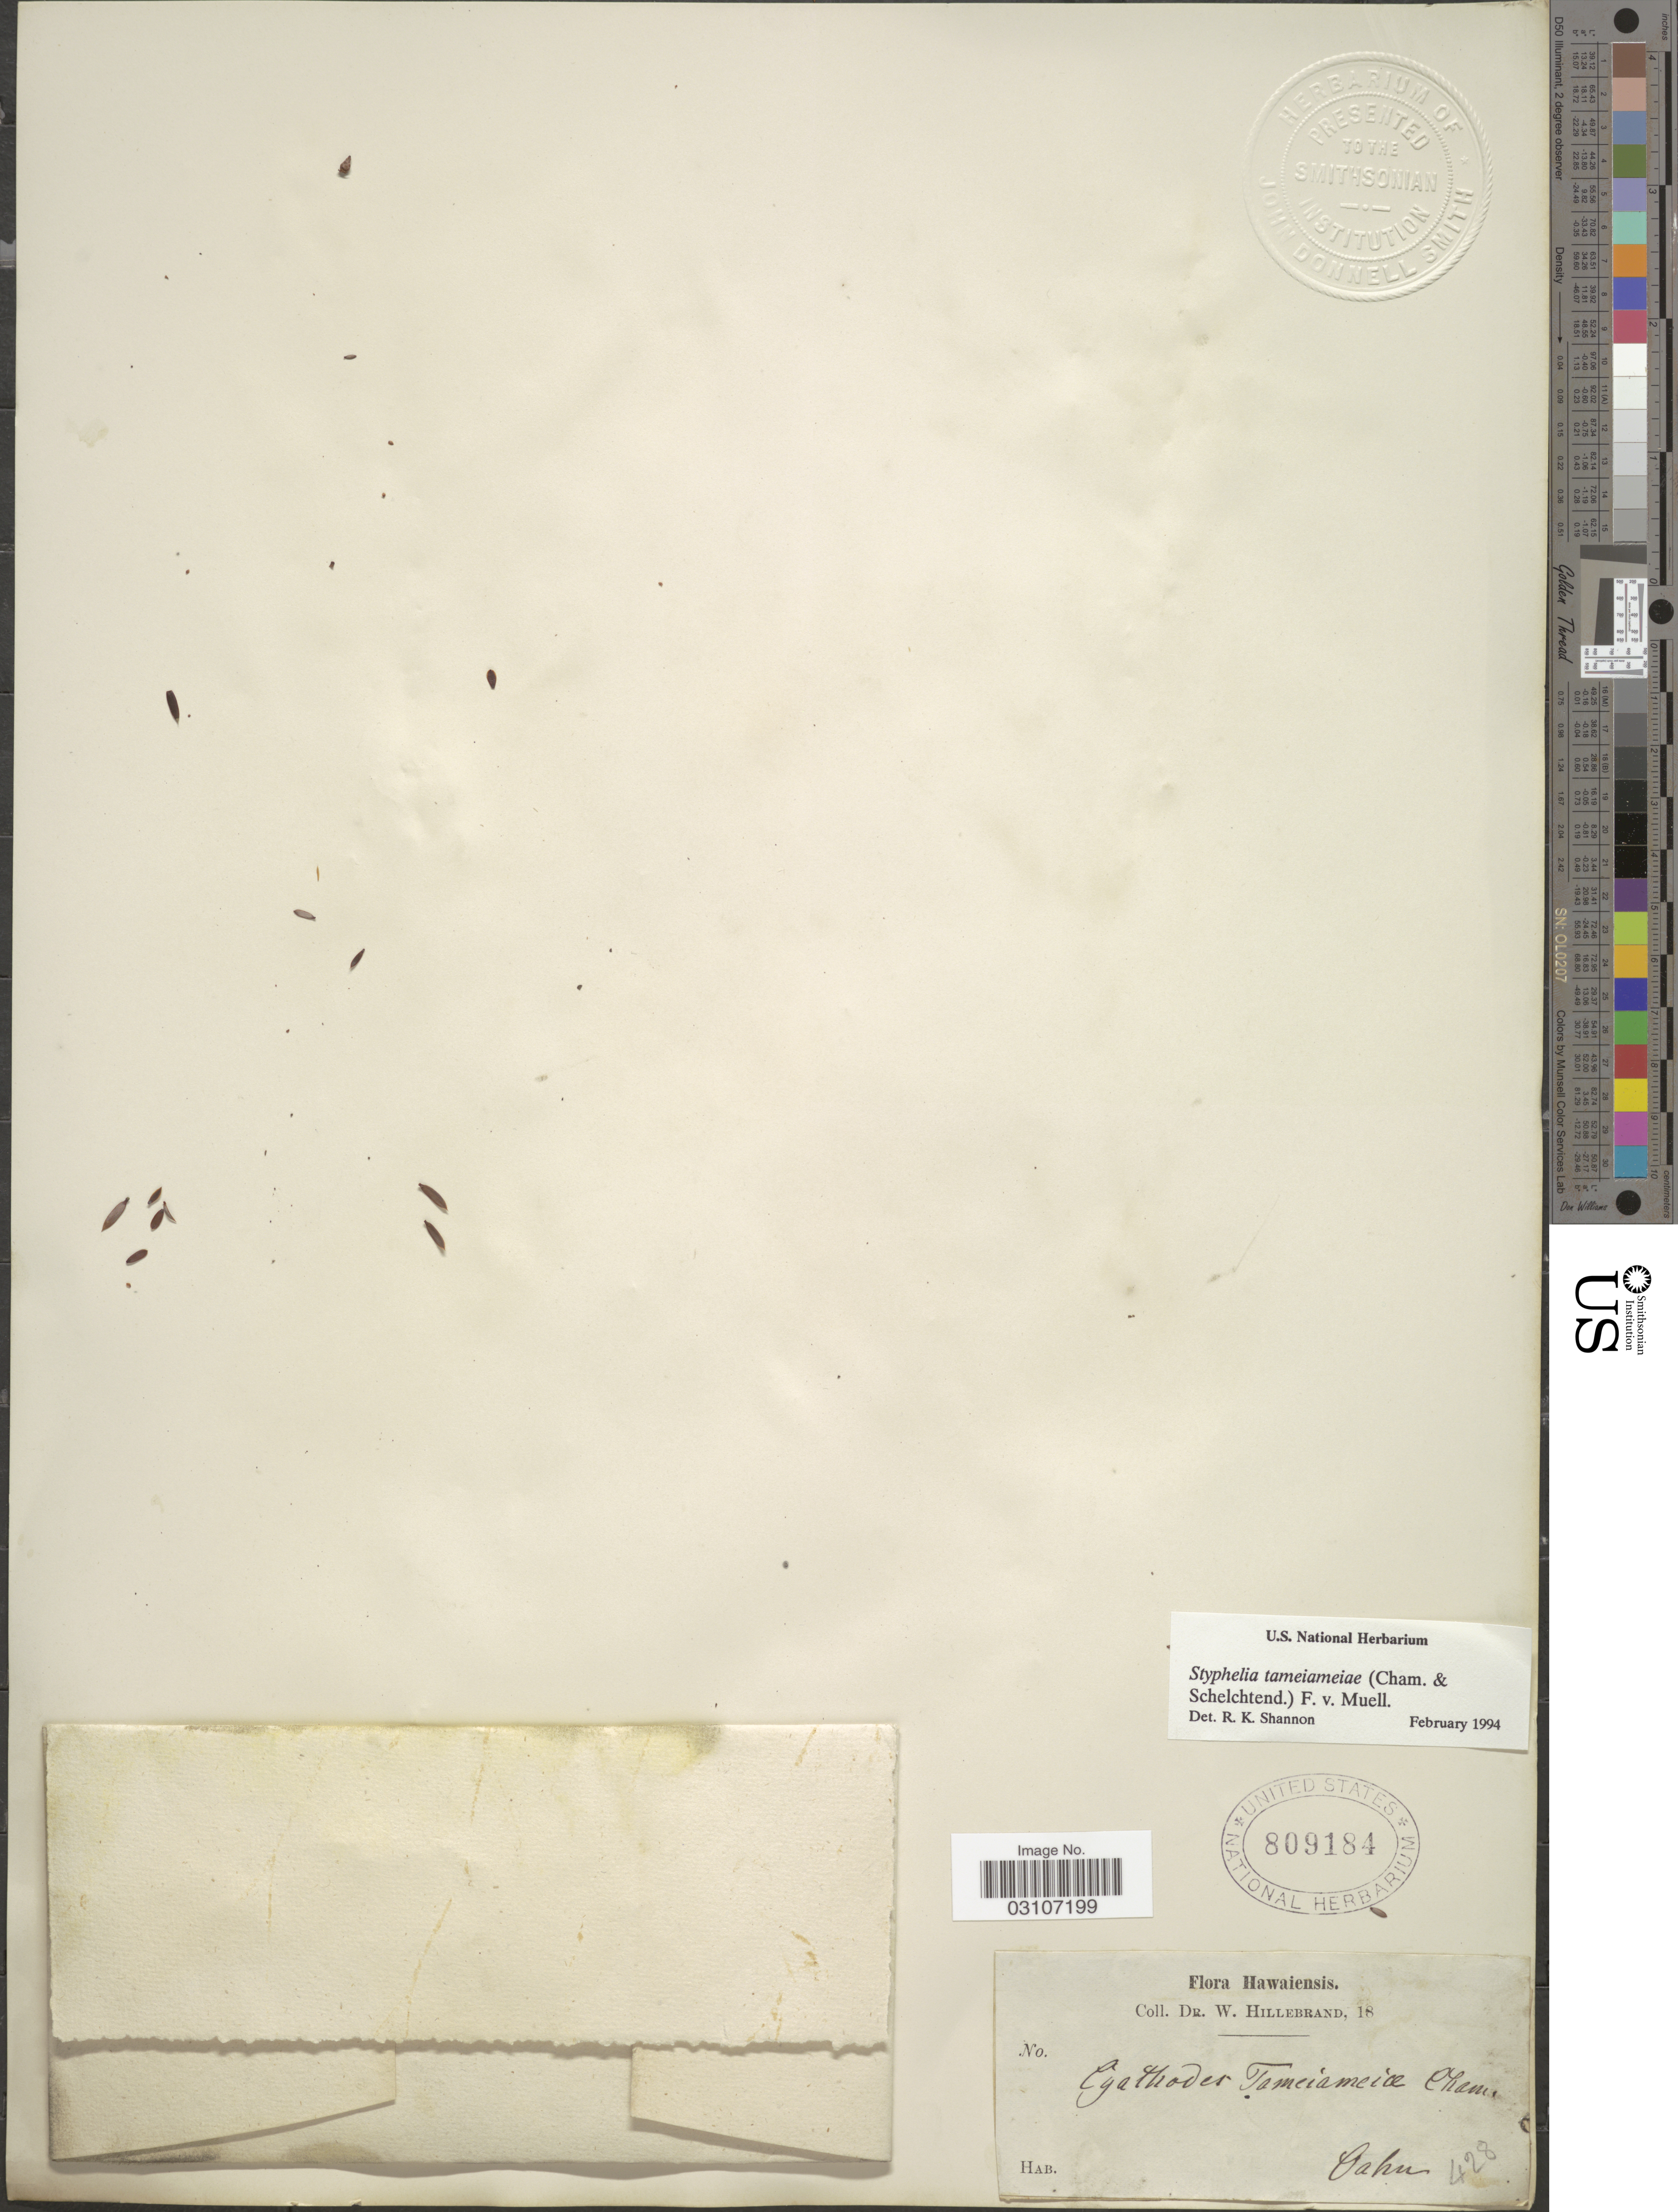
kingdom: Plantae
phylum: Tracheophyta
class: Magnoliopsida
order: Ericales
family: Ericaceae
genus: Leptecophylla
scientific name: Leptecophylla tameiameiae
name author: (Cham. & Schltdl.) C.M. Weiller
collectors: W. Hillebrand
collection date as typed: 18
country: United States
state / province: Hawaii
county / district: Hawaii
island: Oahu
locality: Oahu. Hawaiensis.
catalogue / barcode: US 809184